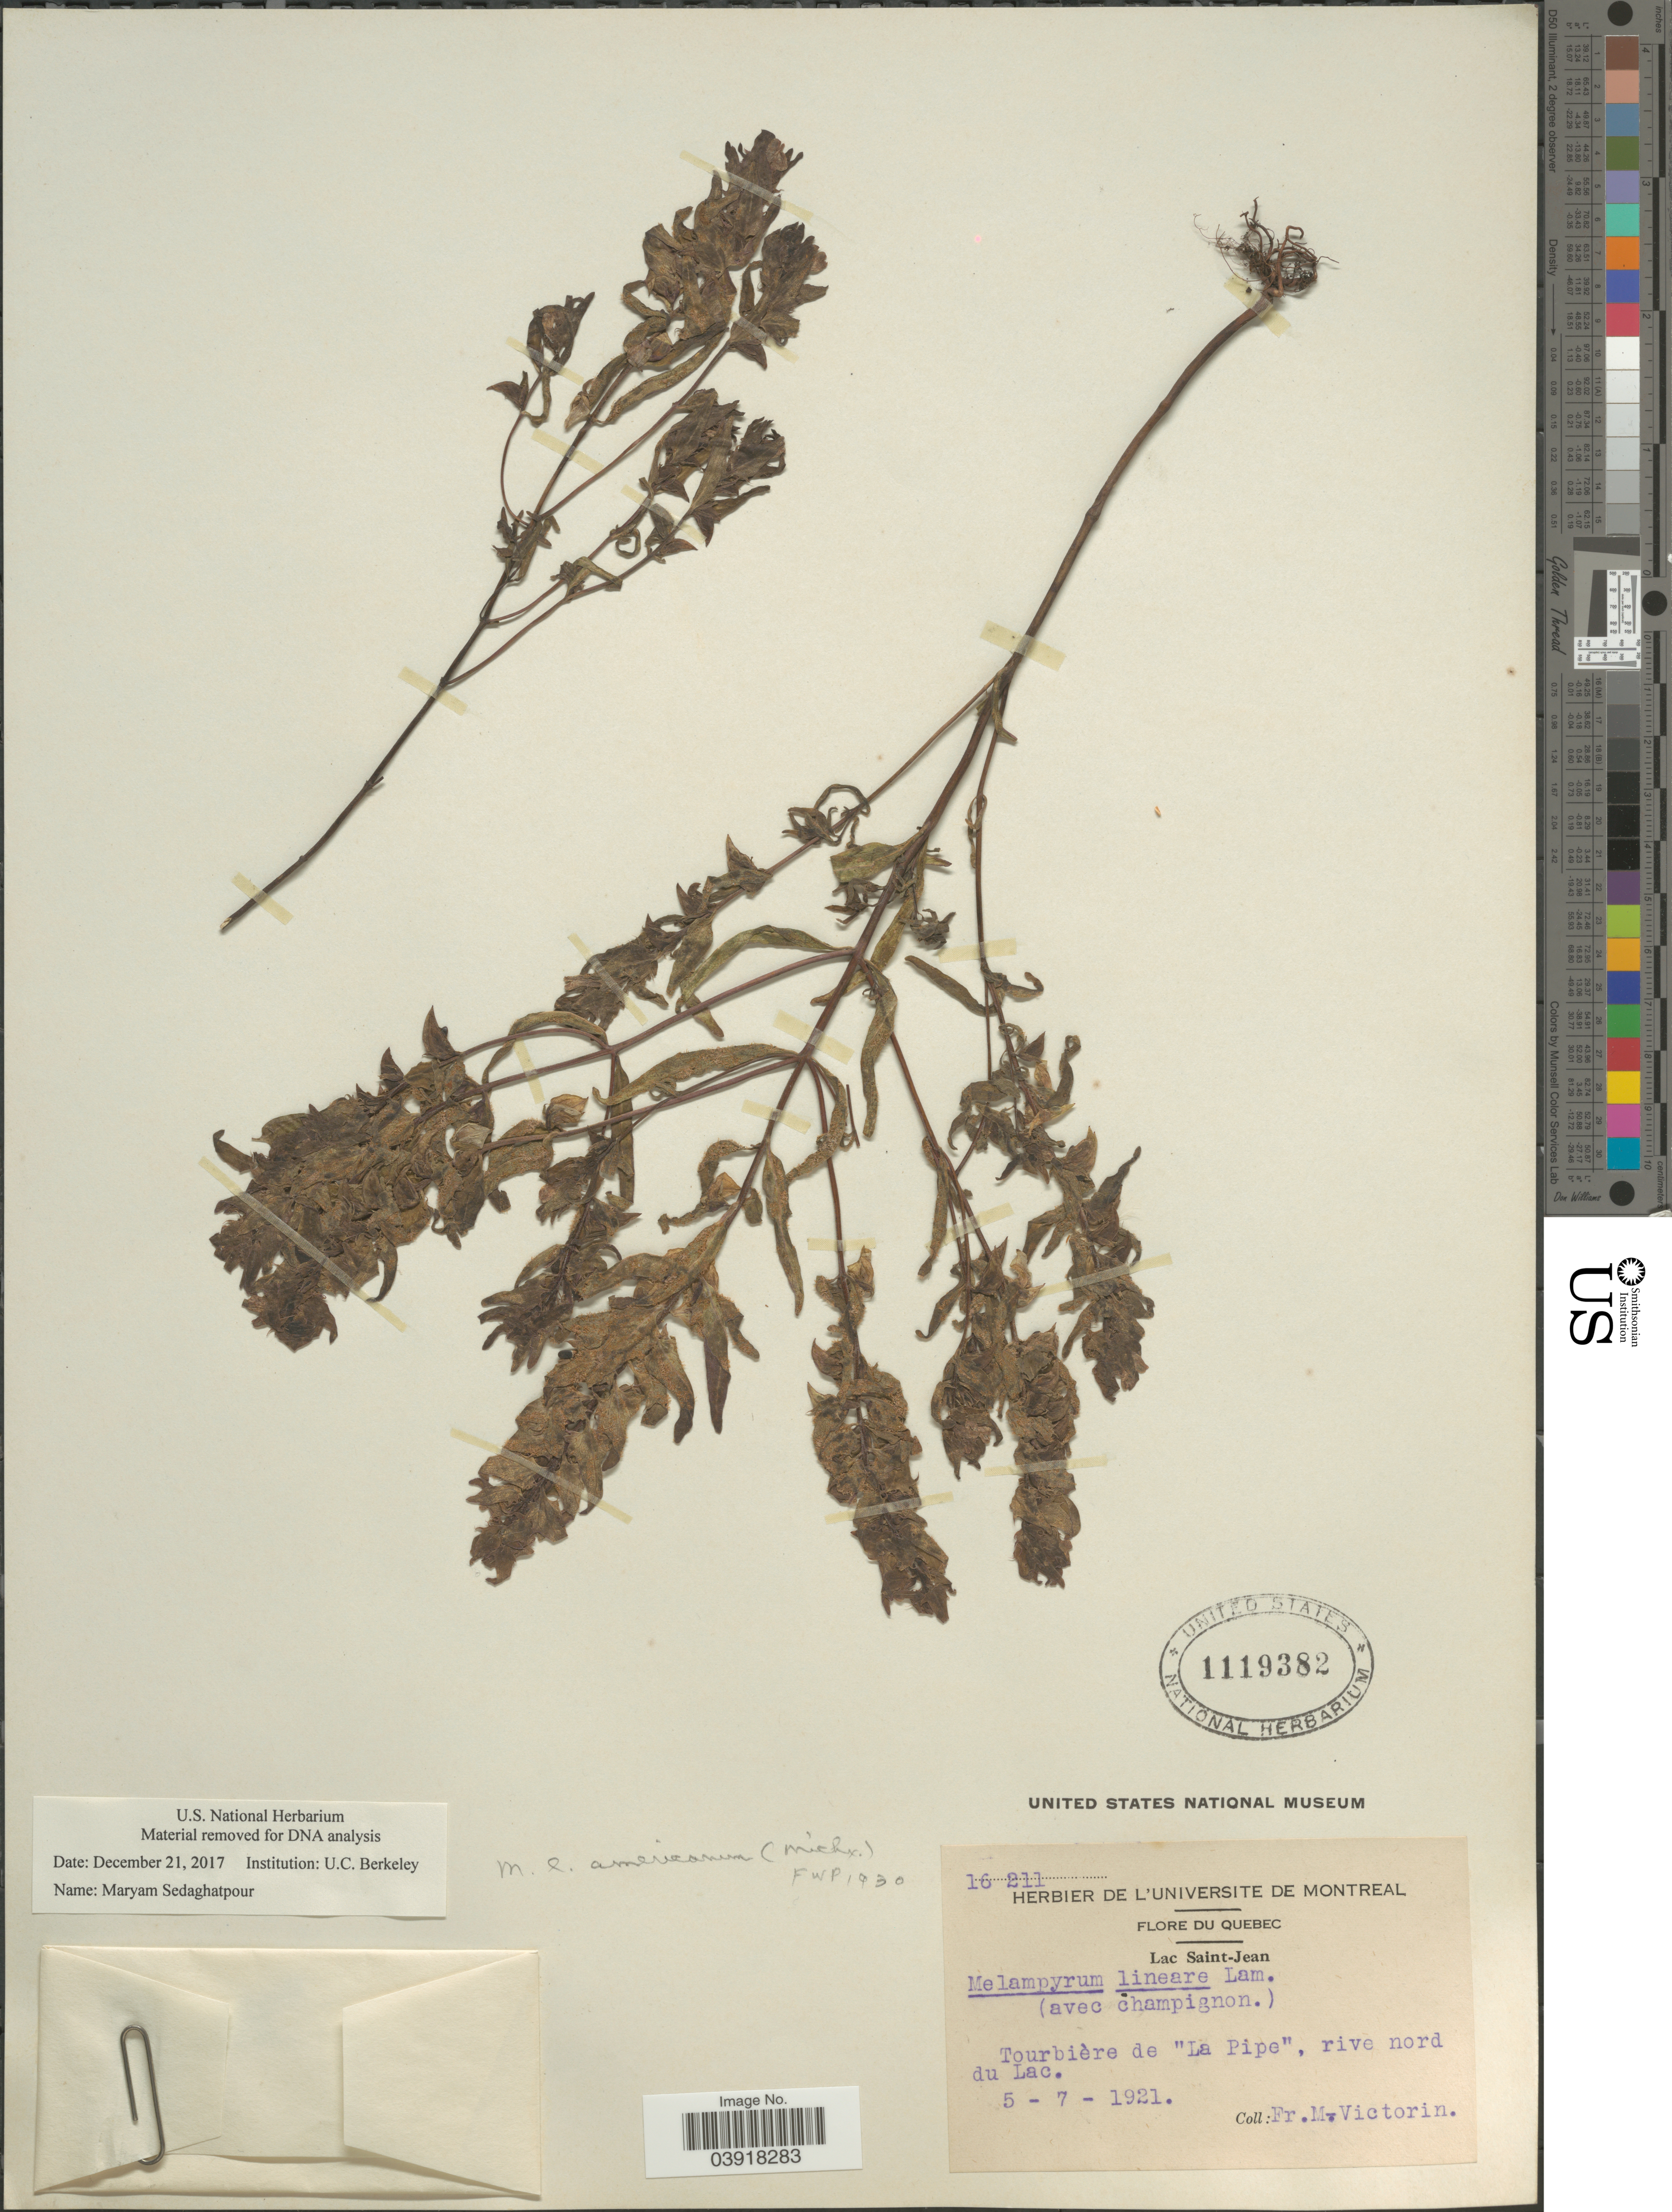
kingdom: Plantae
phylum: Tracheophyta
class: Magnoliopsida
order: Lamiales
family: Orobanchaceae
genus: Melampyrum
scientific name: Melampyrum lineare var. latifolium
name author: (Muhl.) P. Beauv.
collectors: F. Marie-Victorin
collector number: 16211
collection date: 1921-07-05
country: Canada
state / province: Quebec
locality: Lac Saint-Jean. Tourbière de "La Pipe", rive nord du Lac.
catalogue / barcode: US 1119382